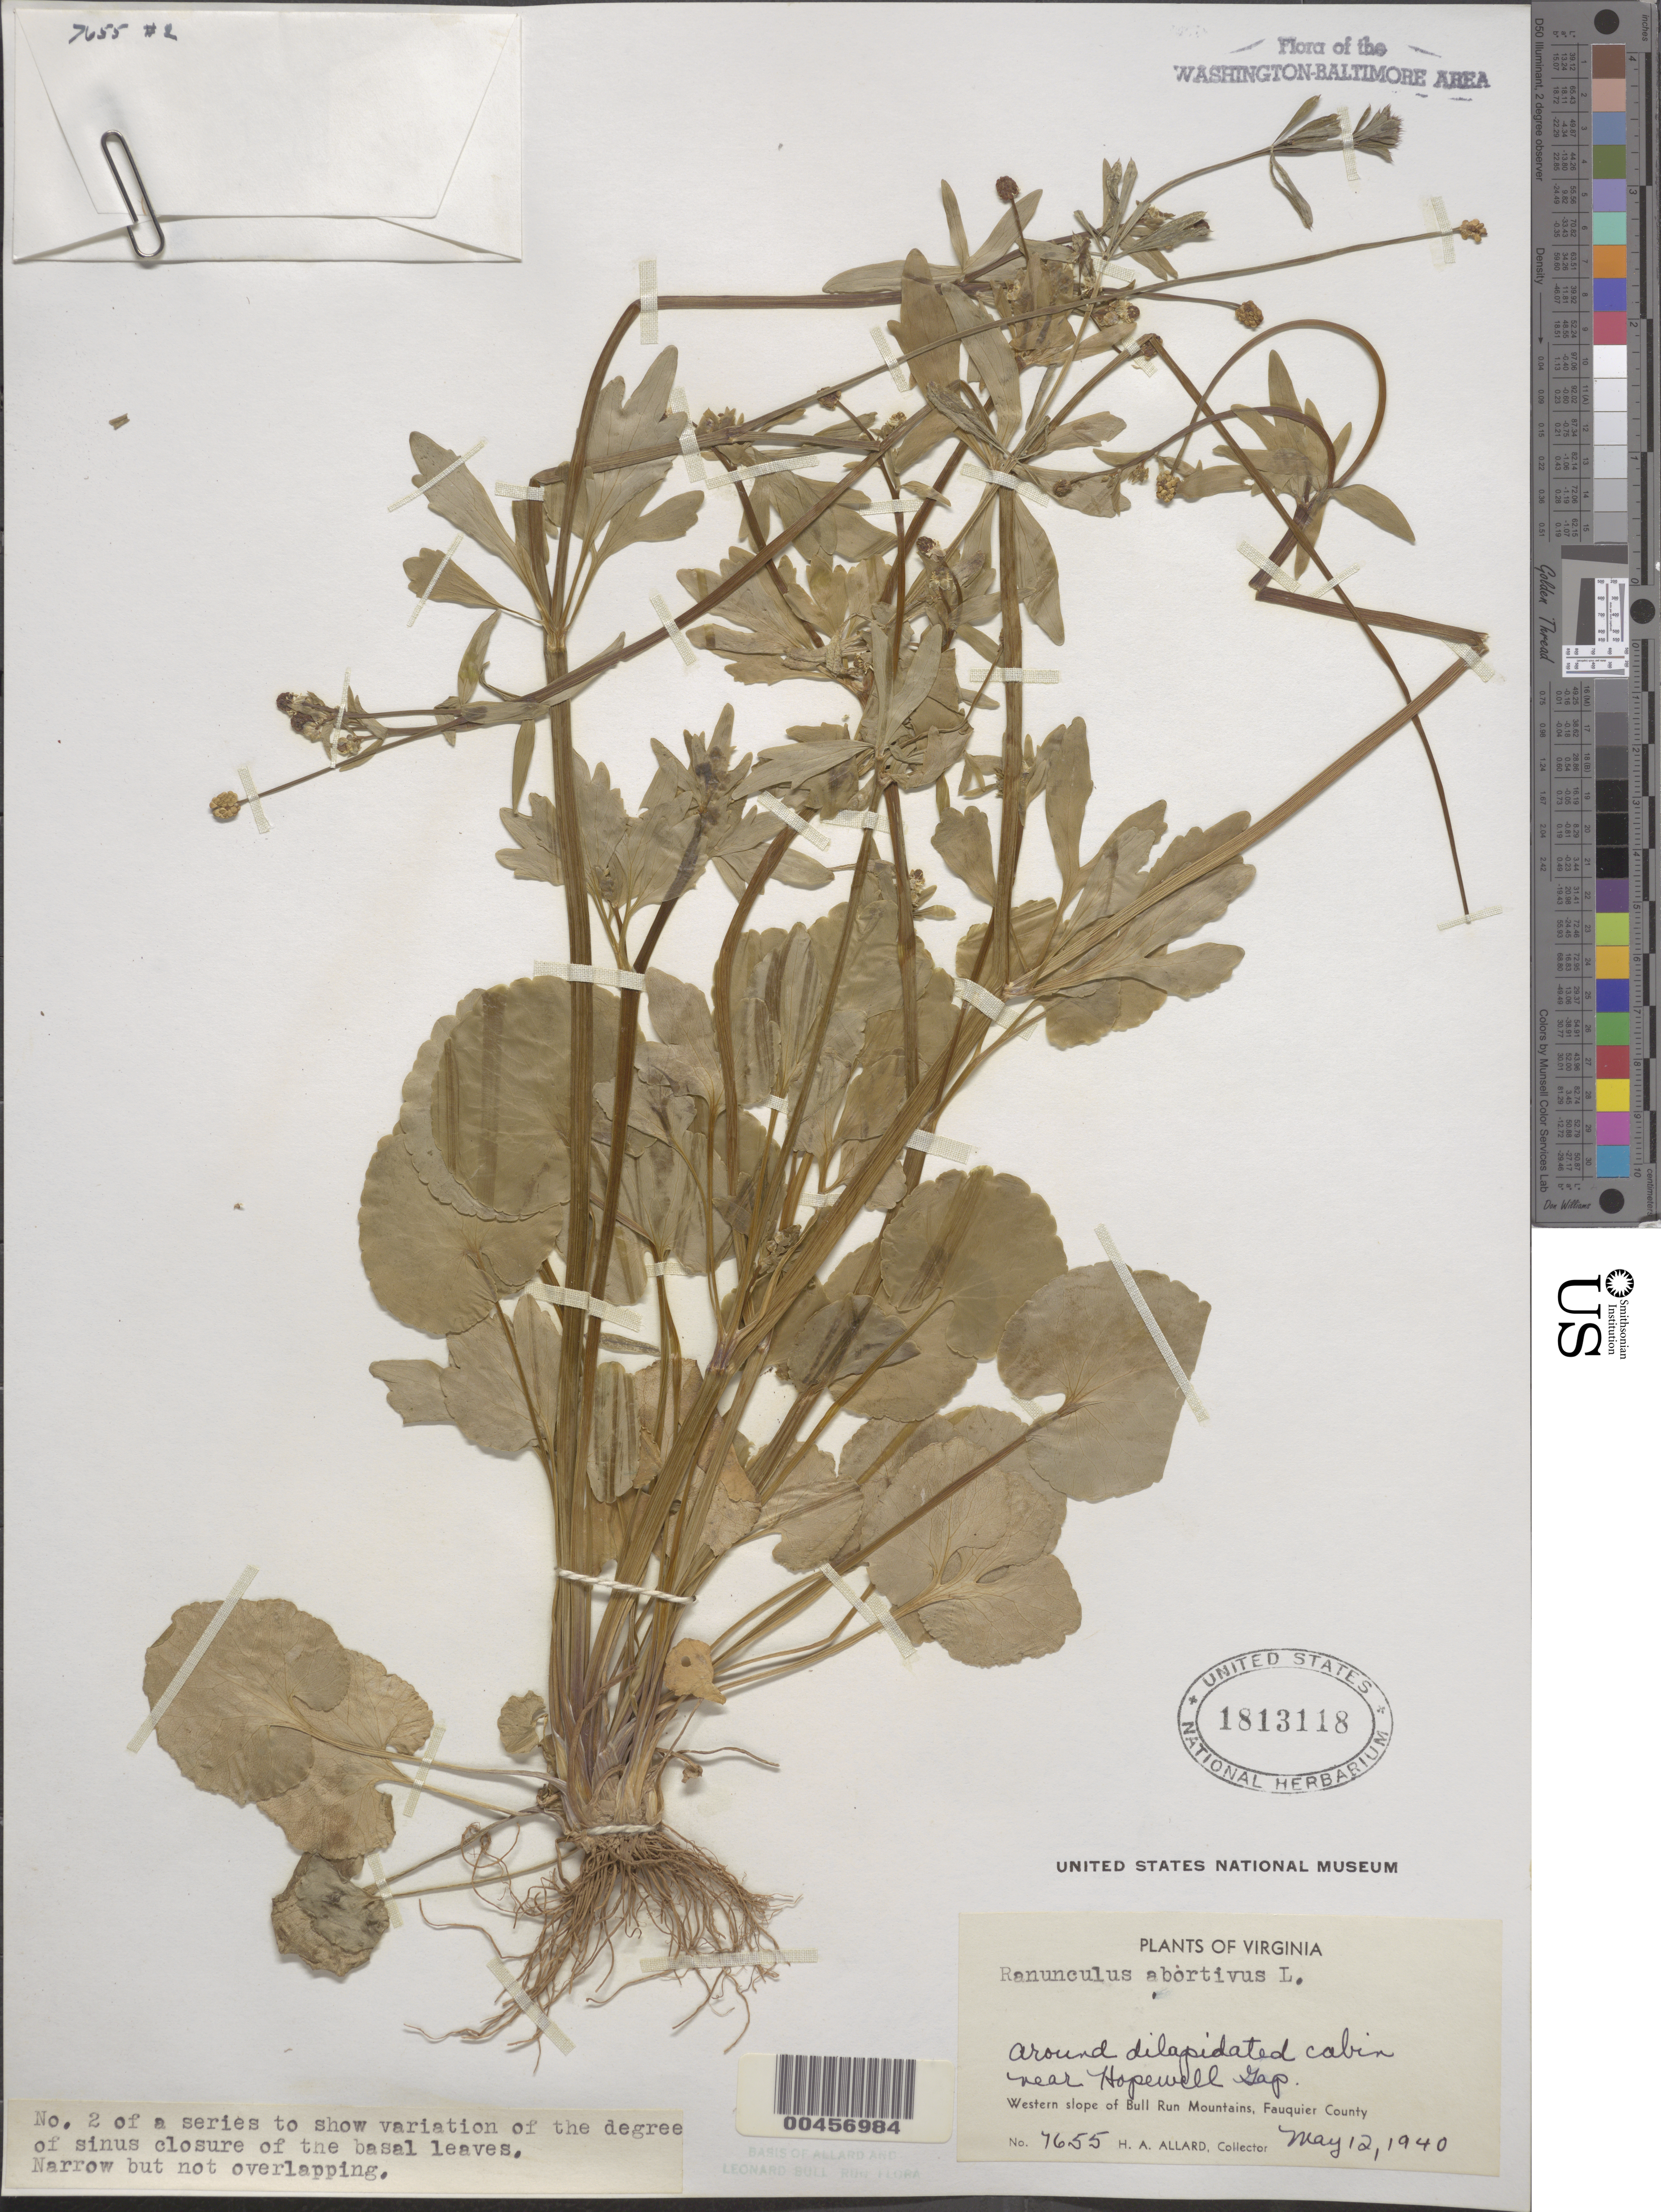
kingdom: Plantae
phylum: Tracheophyta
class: Magnoliopsida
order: Ranunculales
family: Ranunculaceae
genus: Ranunculus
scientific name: Ranunculus abortivus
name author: L.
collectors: H. A. Allard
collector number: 7655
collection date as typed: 12 May 1940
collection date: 1940-05-12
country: United States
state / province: Virginia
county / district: Fauquier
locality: Bull Run Mts, near Hopewell Gap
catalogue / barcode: US 1813118